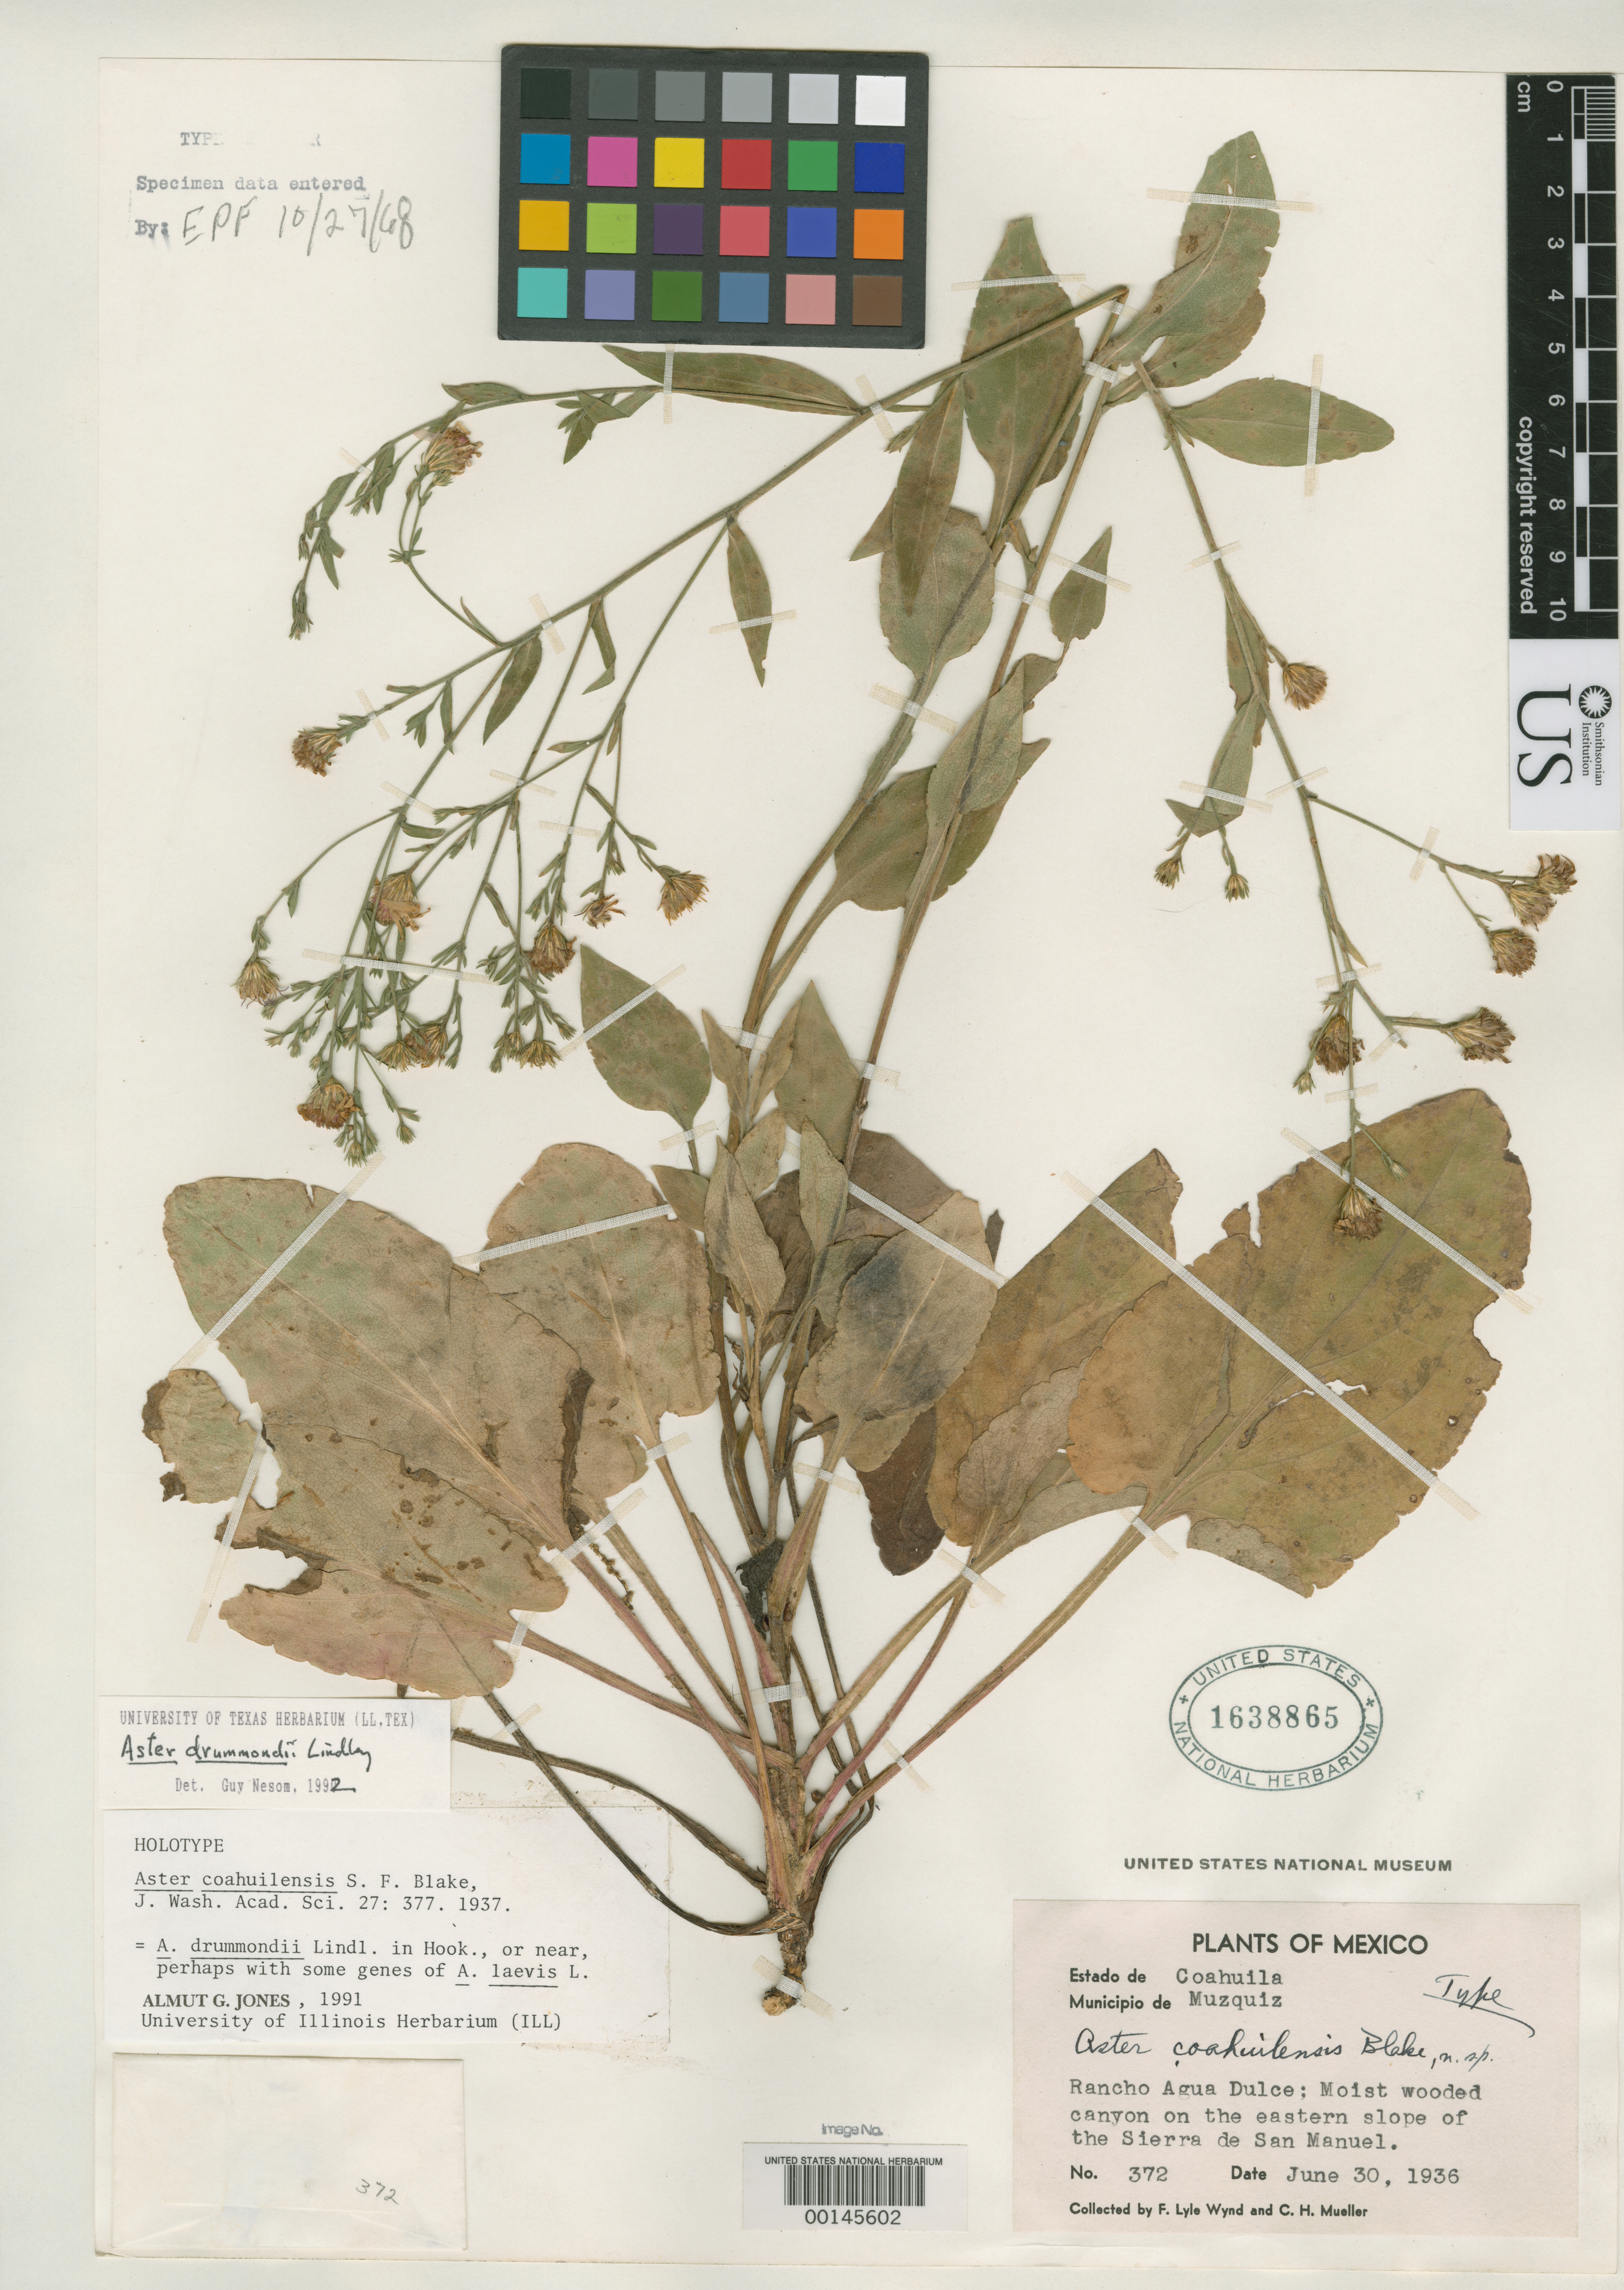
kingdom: Plantae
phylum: Tracheophyta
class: Magnoliopsida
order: Asterales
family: Asteraceae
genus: Aster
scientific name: Aster coahuilensis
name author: S.F. Blake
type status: Holotype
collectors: C. H. Muller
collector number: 372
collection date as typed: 30 Jun 1936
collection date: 1936-06-30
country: Mexico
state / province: Coahuila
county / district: Muzquiz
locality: Rancho Agua Dulce, canyon on eastern slope of Sierra de San Manuel.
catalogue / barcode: US 1638865